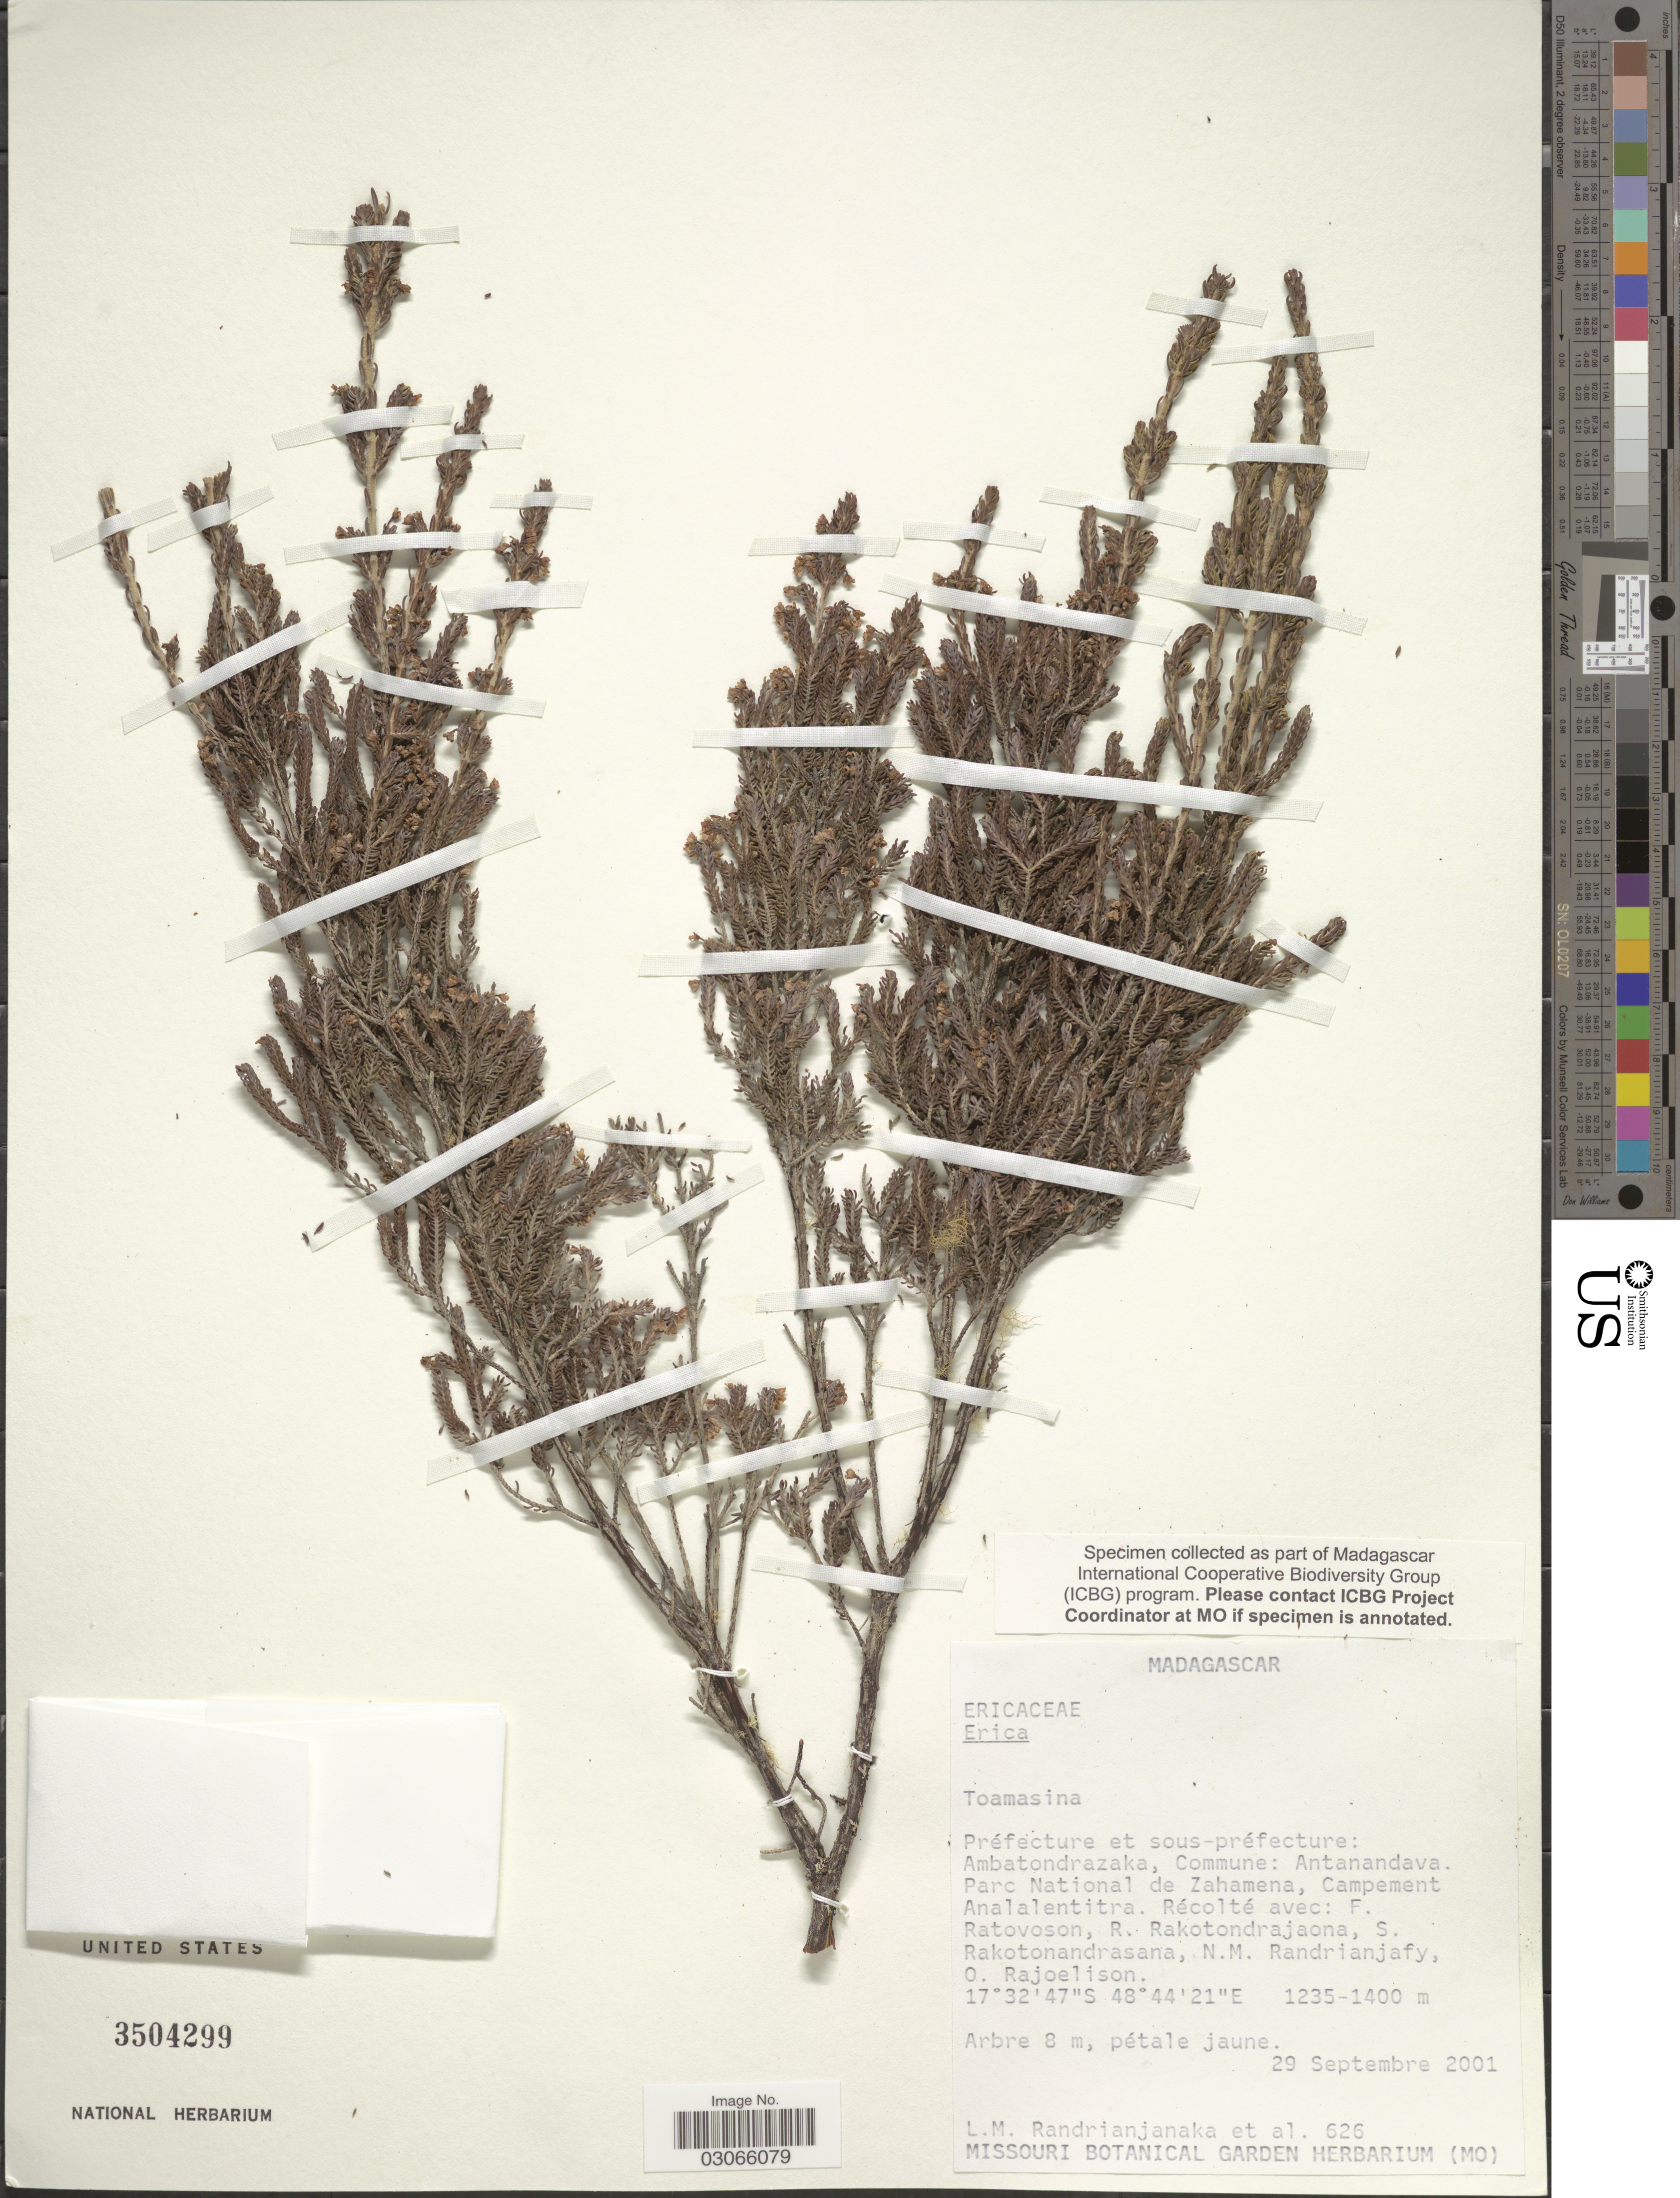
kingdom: Plantae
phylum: Tracheophyta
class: Magnoliopsida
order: Ericales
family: Ericaceae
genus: Erica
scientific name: Erica sp.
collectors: L. Randrianjanaka, F. Ratovoson, R. Rakotondrajaona, S. Rakotonandrasana & et al.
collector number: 626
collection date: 2001-09-29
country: Madagascar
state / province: Alaotra Mangoro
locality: Préfecture et sous-préfecture: Ambatondrazaka, Commune: Antanandava. Parc National de Zahamena, Campement Analalentitra.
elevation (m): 1235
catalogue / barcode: US 3504299